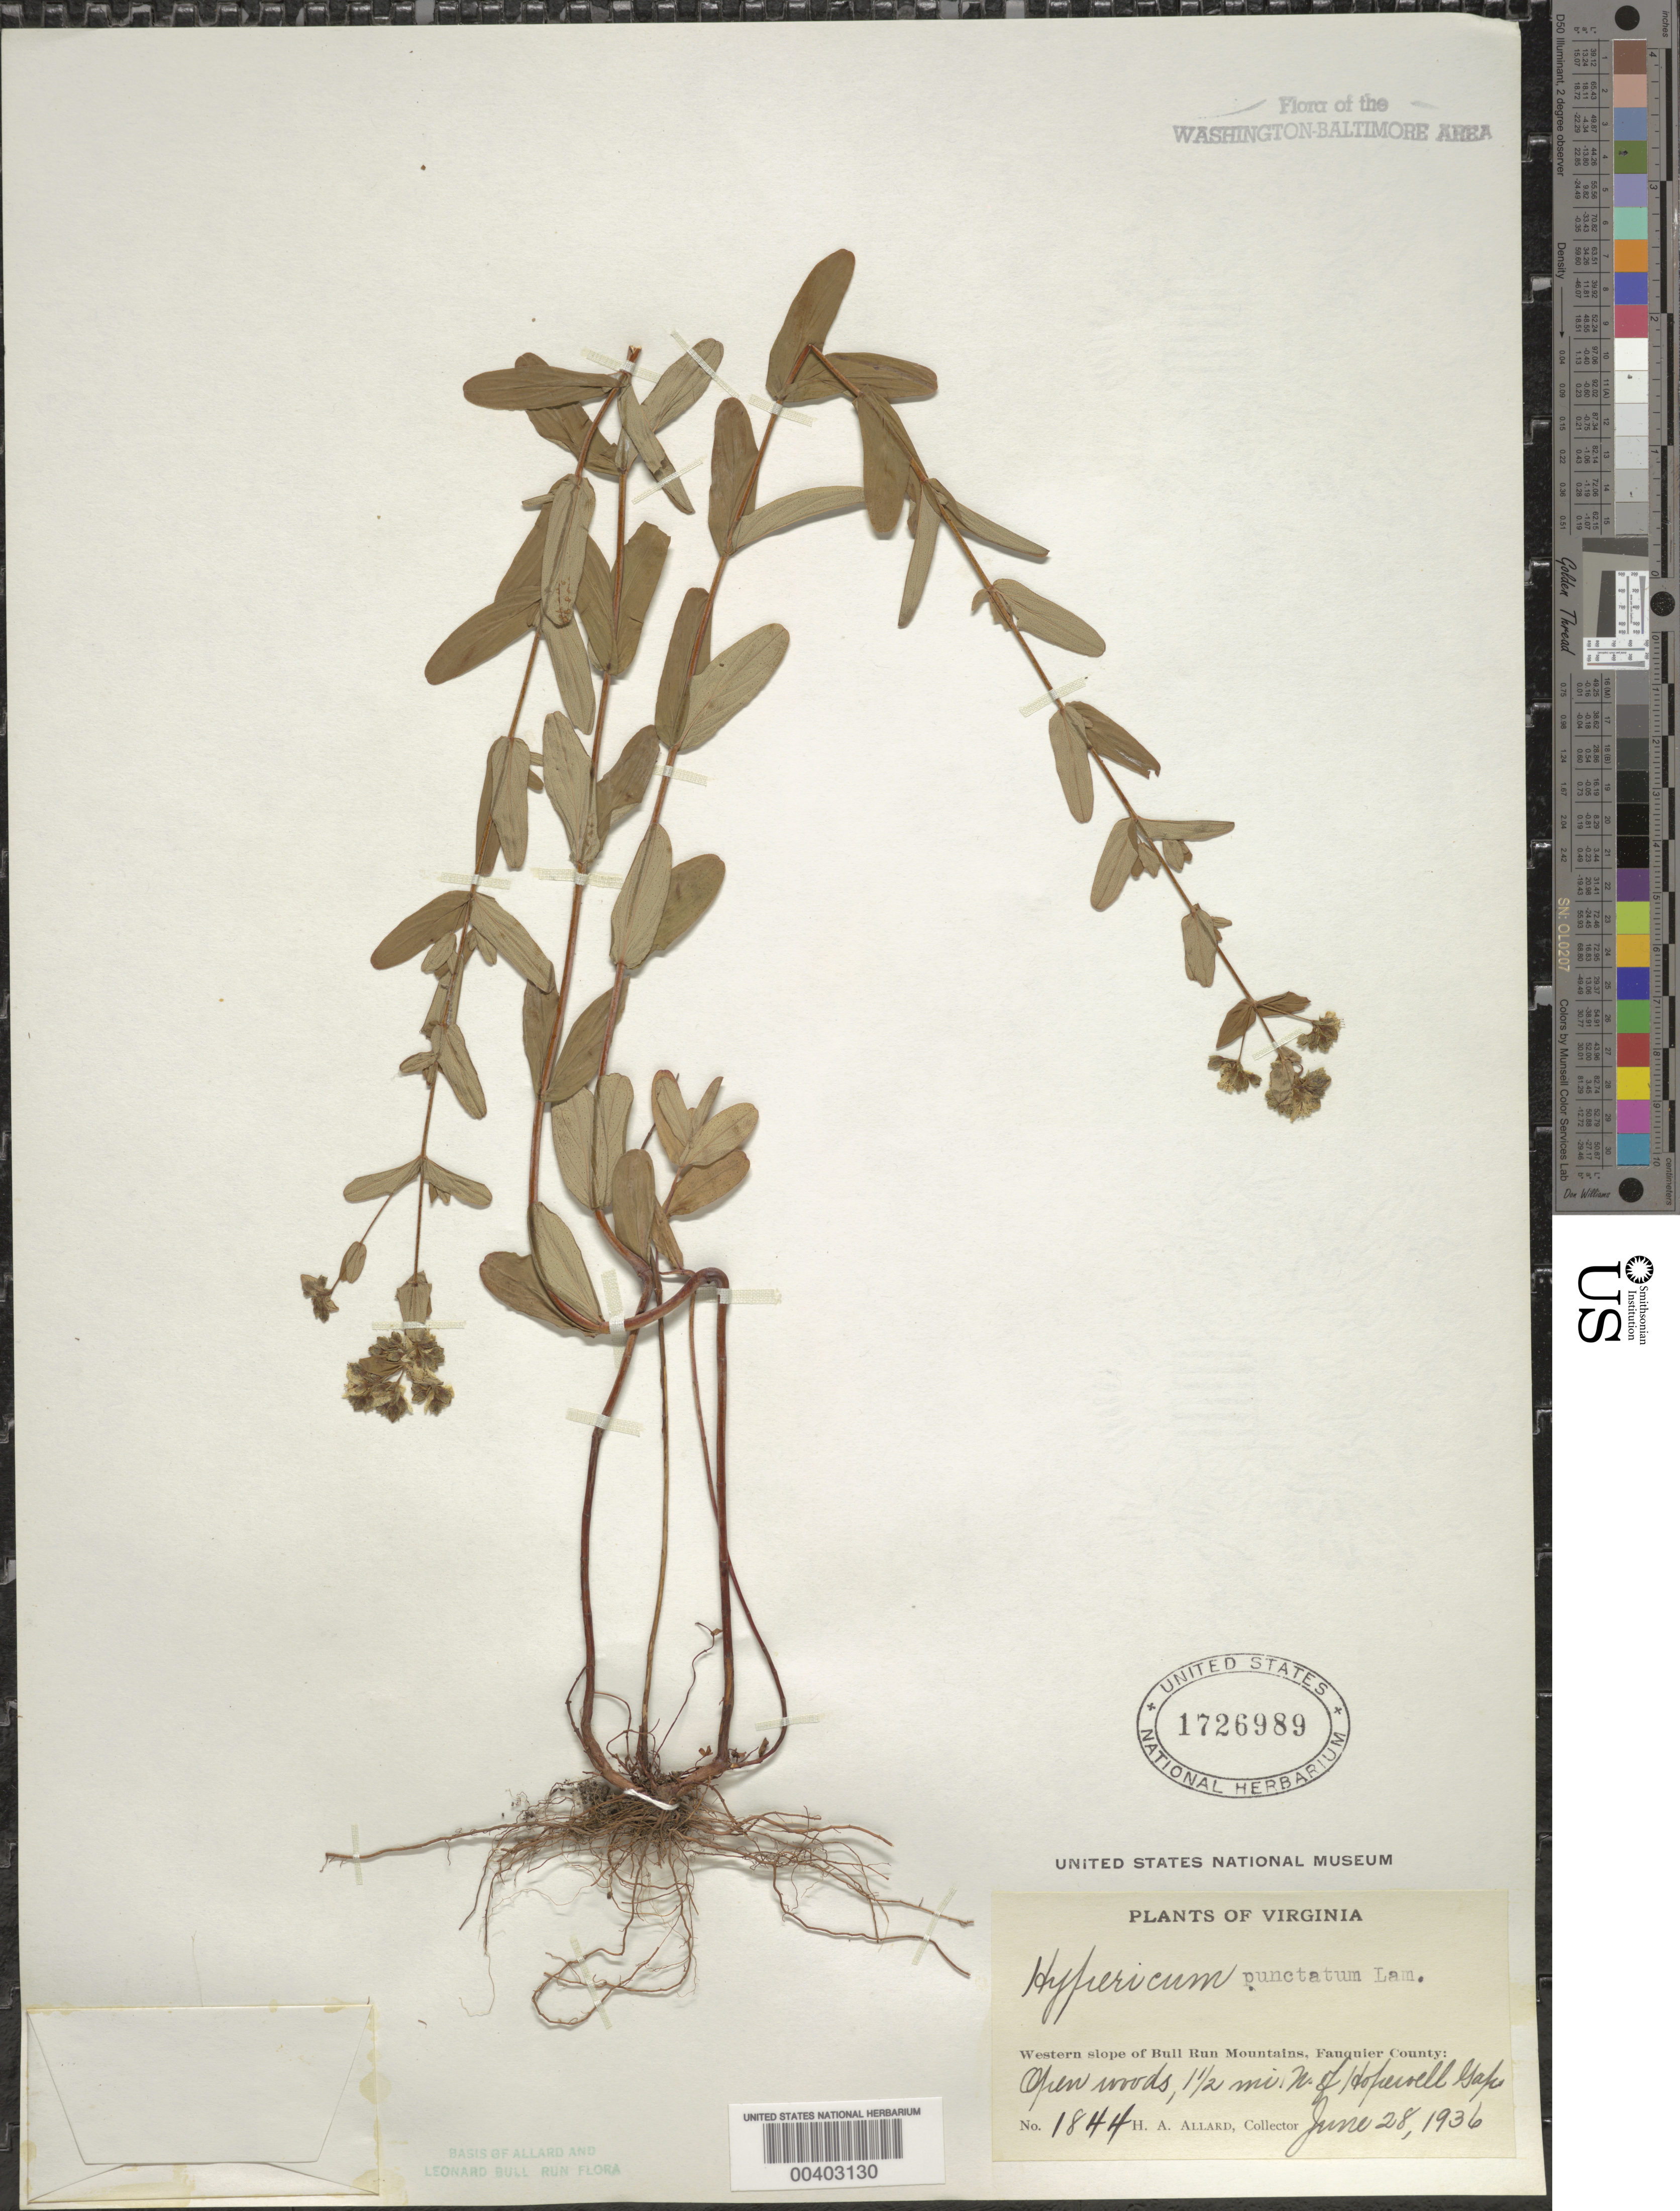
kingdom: Plantae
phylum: Tracheophyta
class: Magnoliopsida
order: Malpighiales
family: Hypericaceae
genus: Hypericum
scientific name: Hypericum punctatum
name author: Lam.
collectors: H. A. Allard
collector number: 1844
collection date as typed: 28 Jun 1936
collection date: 1936-06-28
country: United States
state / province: Virginia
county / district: Fauquier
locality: North of Hopewell Gap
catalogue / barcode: US 1726989